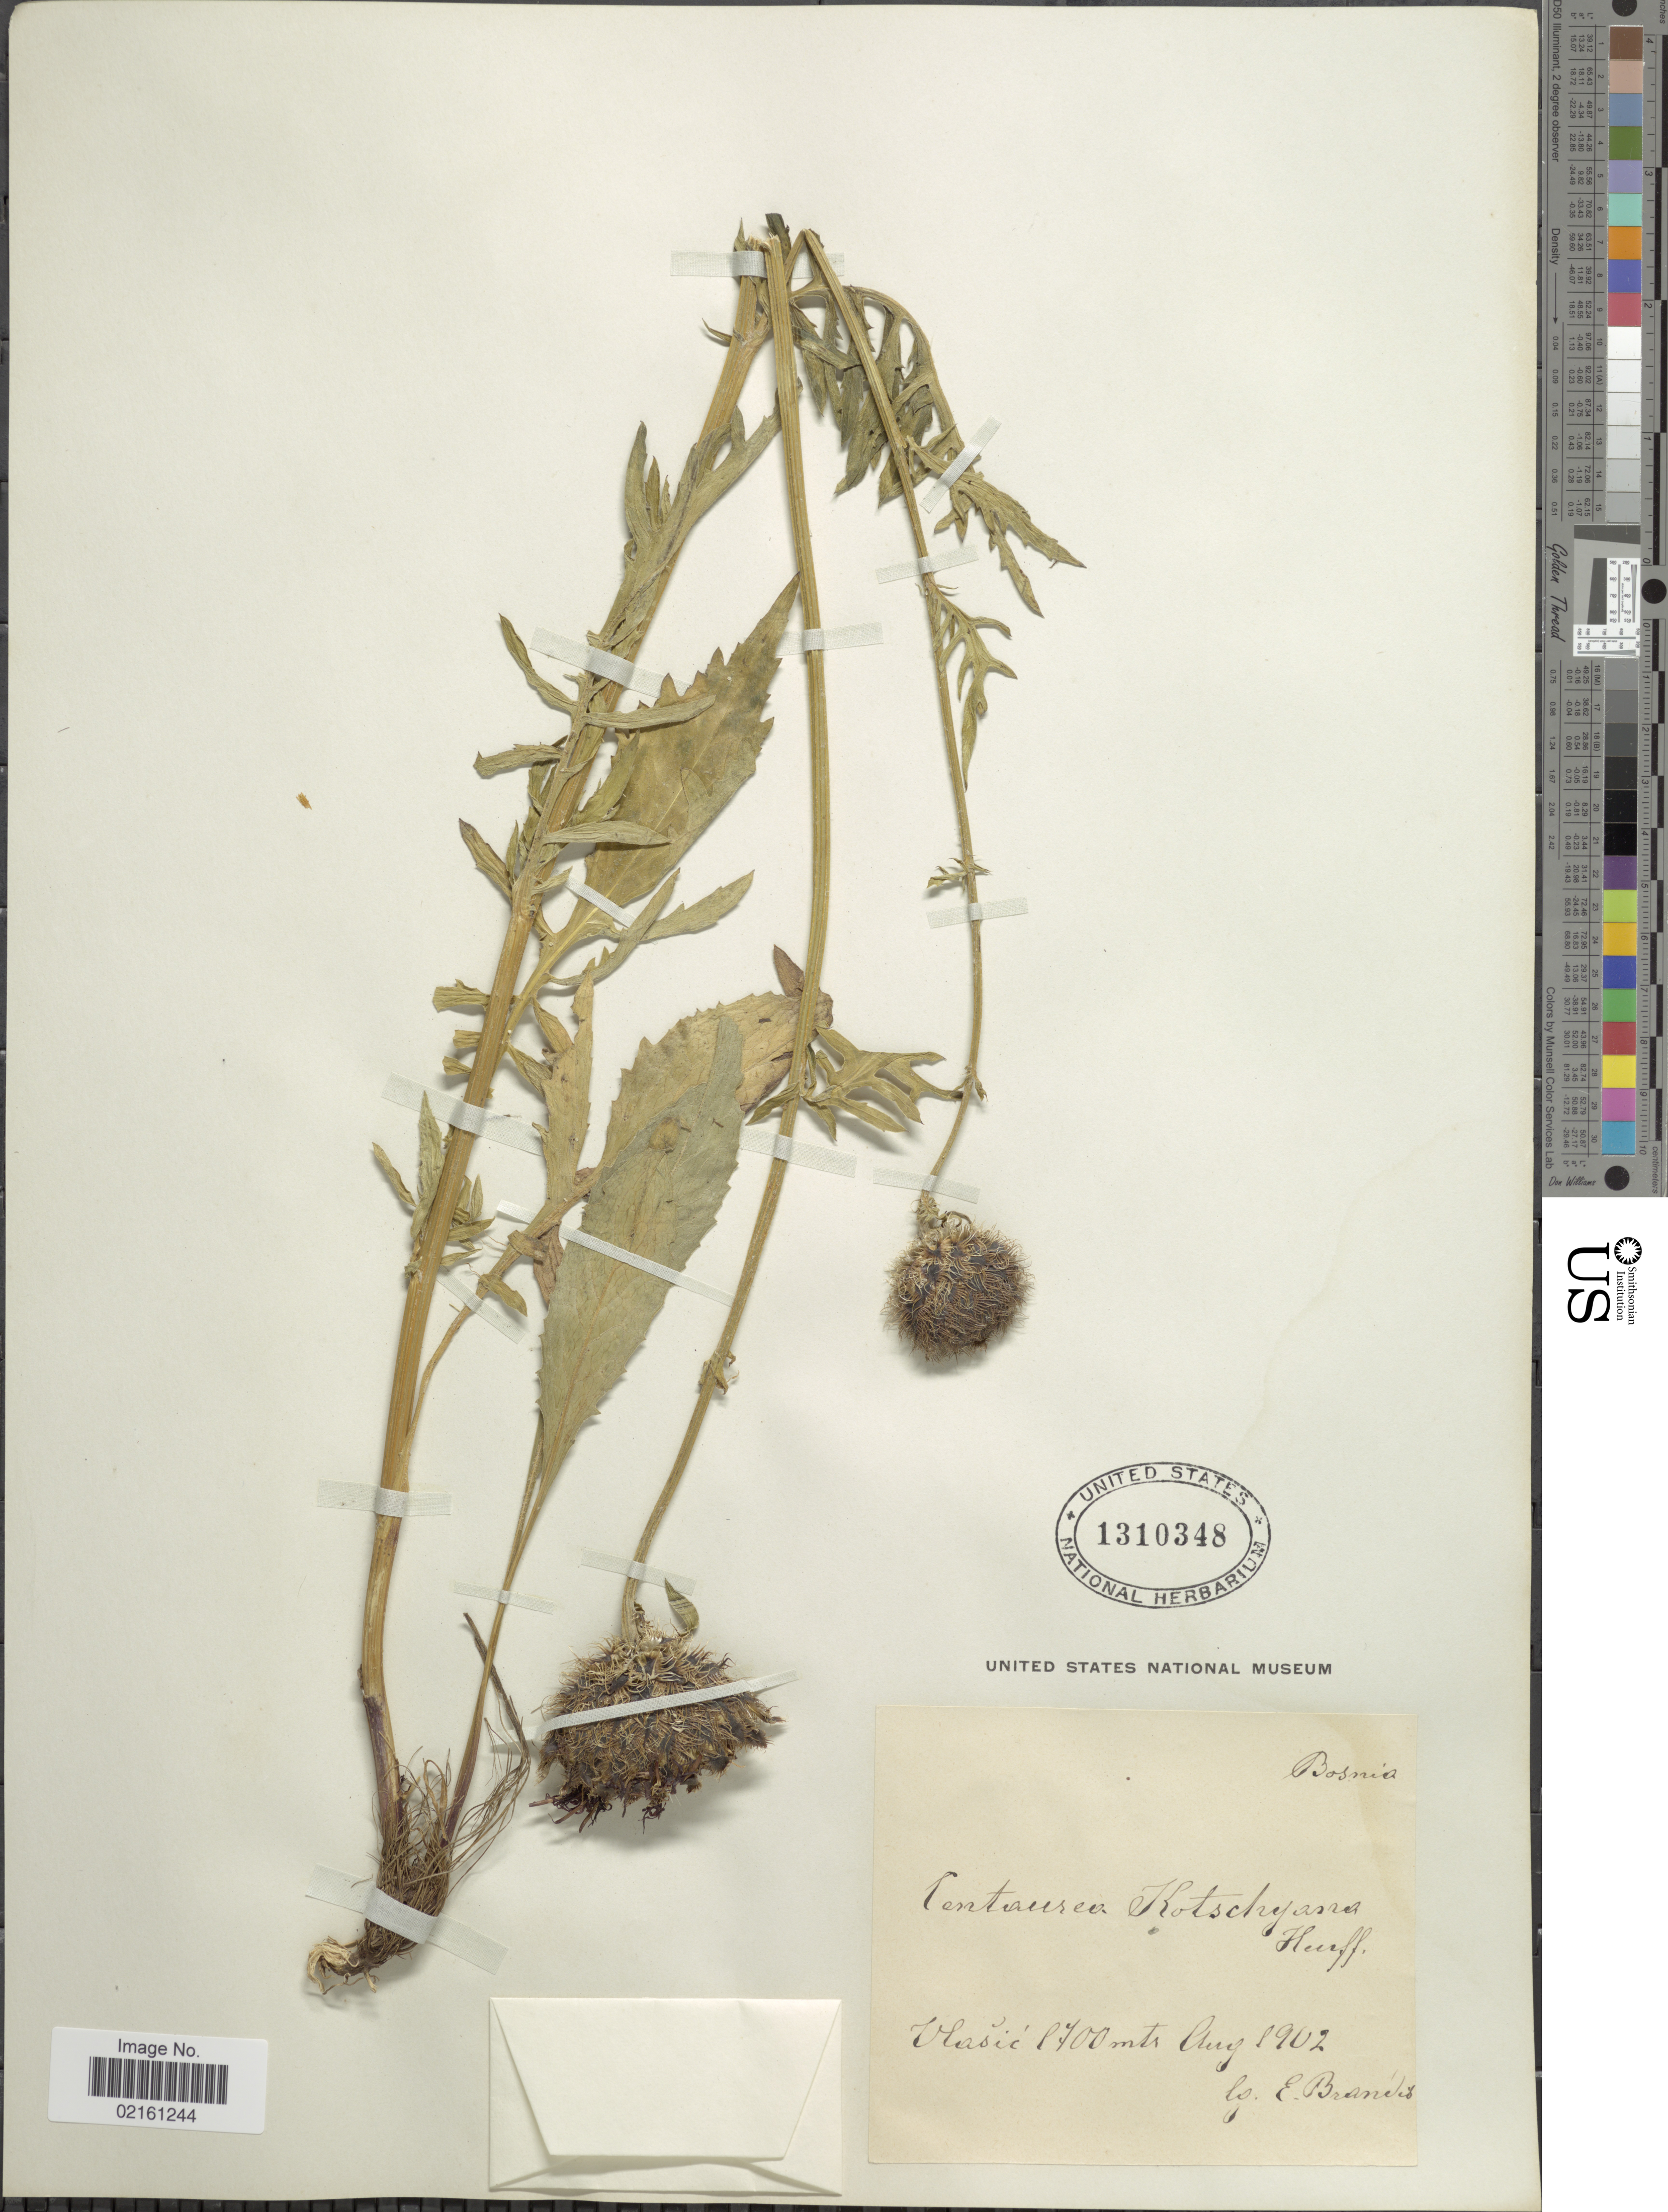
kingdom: Plantae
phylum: Tracheophyta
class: Magnoliopsida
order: Asterales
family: Asteraceae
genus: Centaurea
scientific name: Centaurea kotschyana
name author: Heuff.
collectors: E. Brandis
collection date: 1902-08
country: Bosnia and Herzegovina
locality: Bosnia, Vlasic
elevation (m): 700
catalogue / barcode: US 1310348